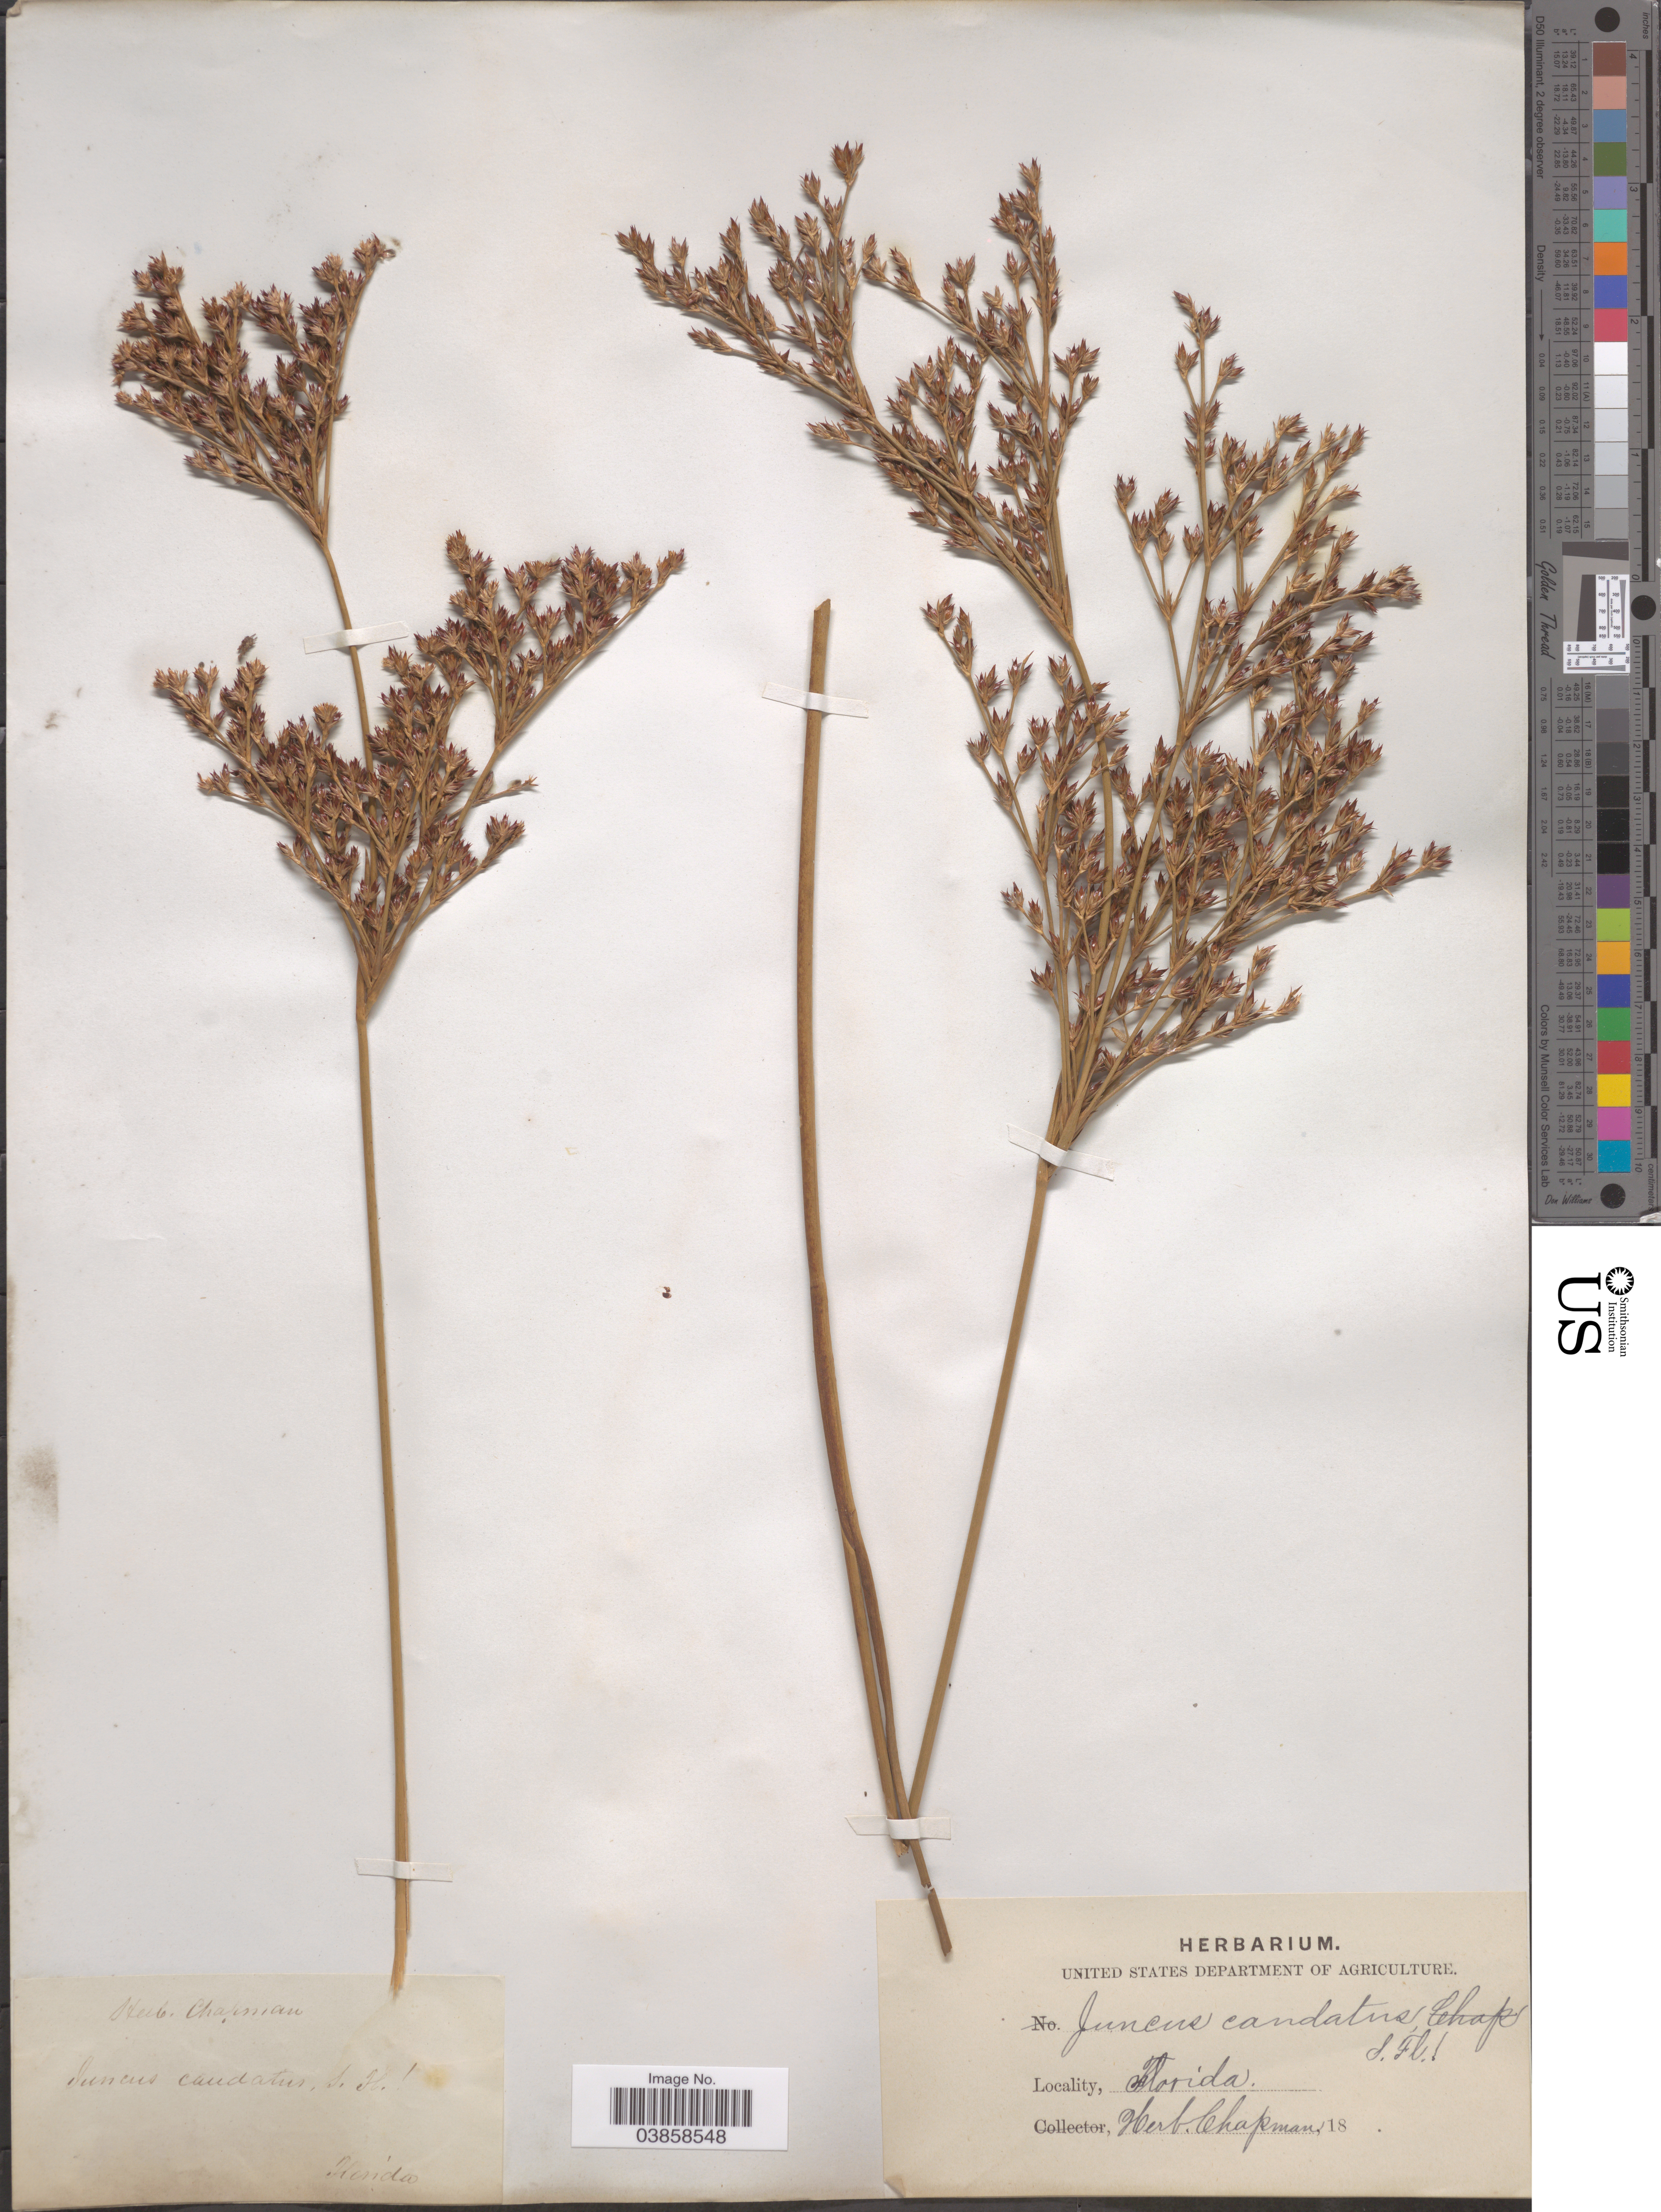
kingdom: Plantae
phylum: Tracheophyta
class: Liliopsida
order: Poales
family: Juncaceae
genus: Juncus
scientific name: Juncus trigonocarpus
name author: Steud.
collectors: ex herb. Chapman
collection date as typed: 18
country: United States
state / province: Florida